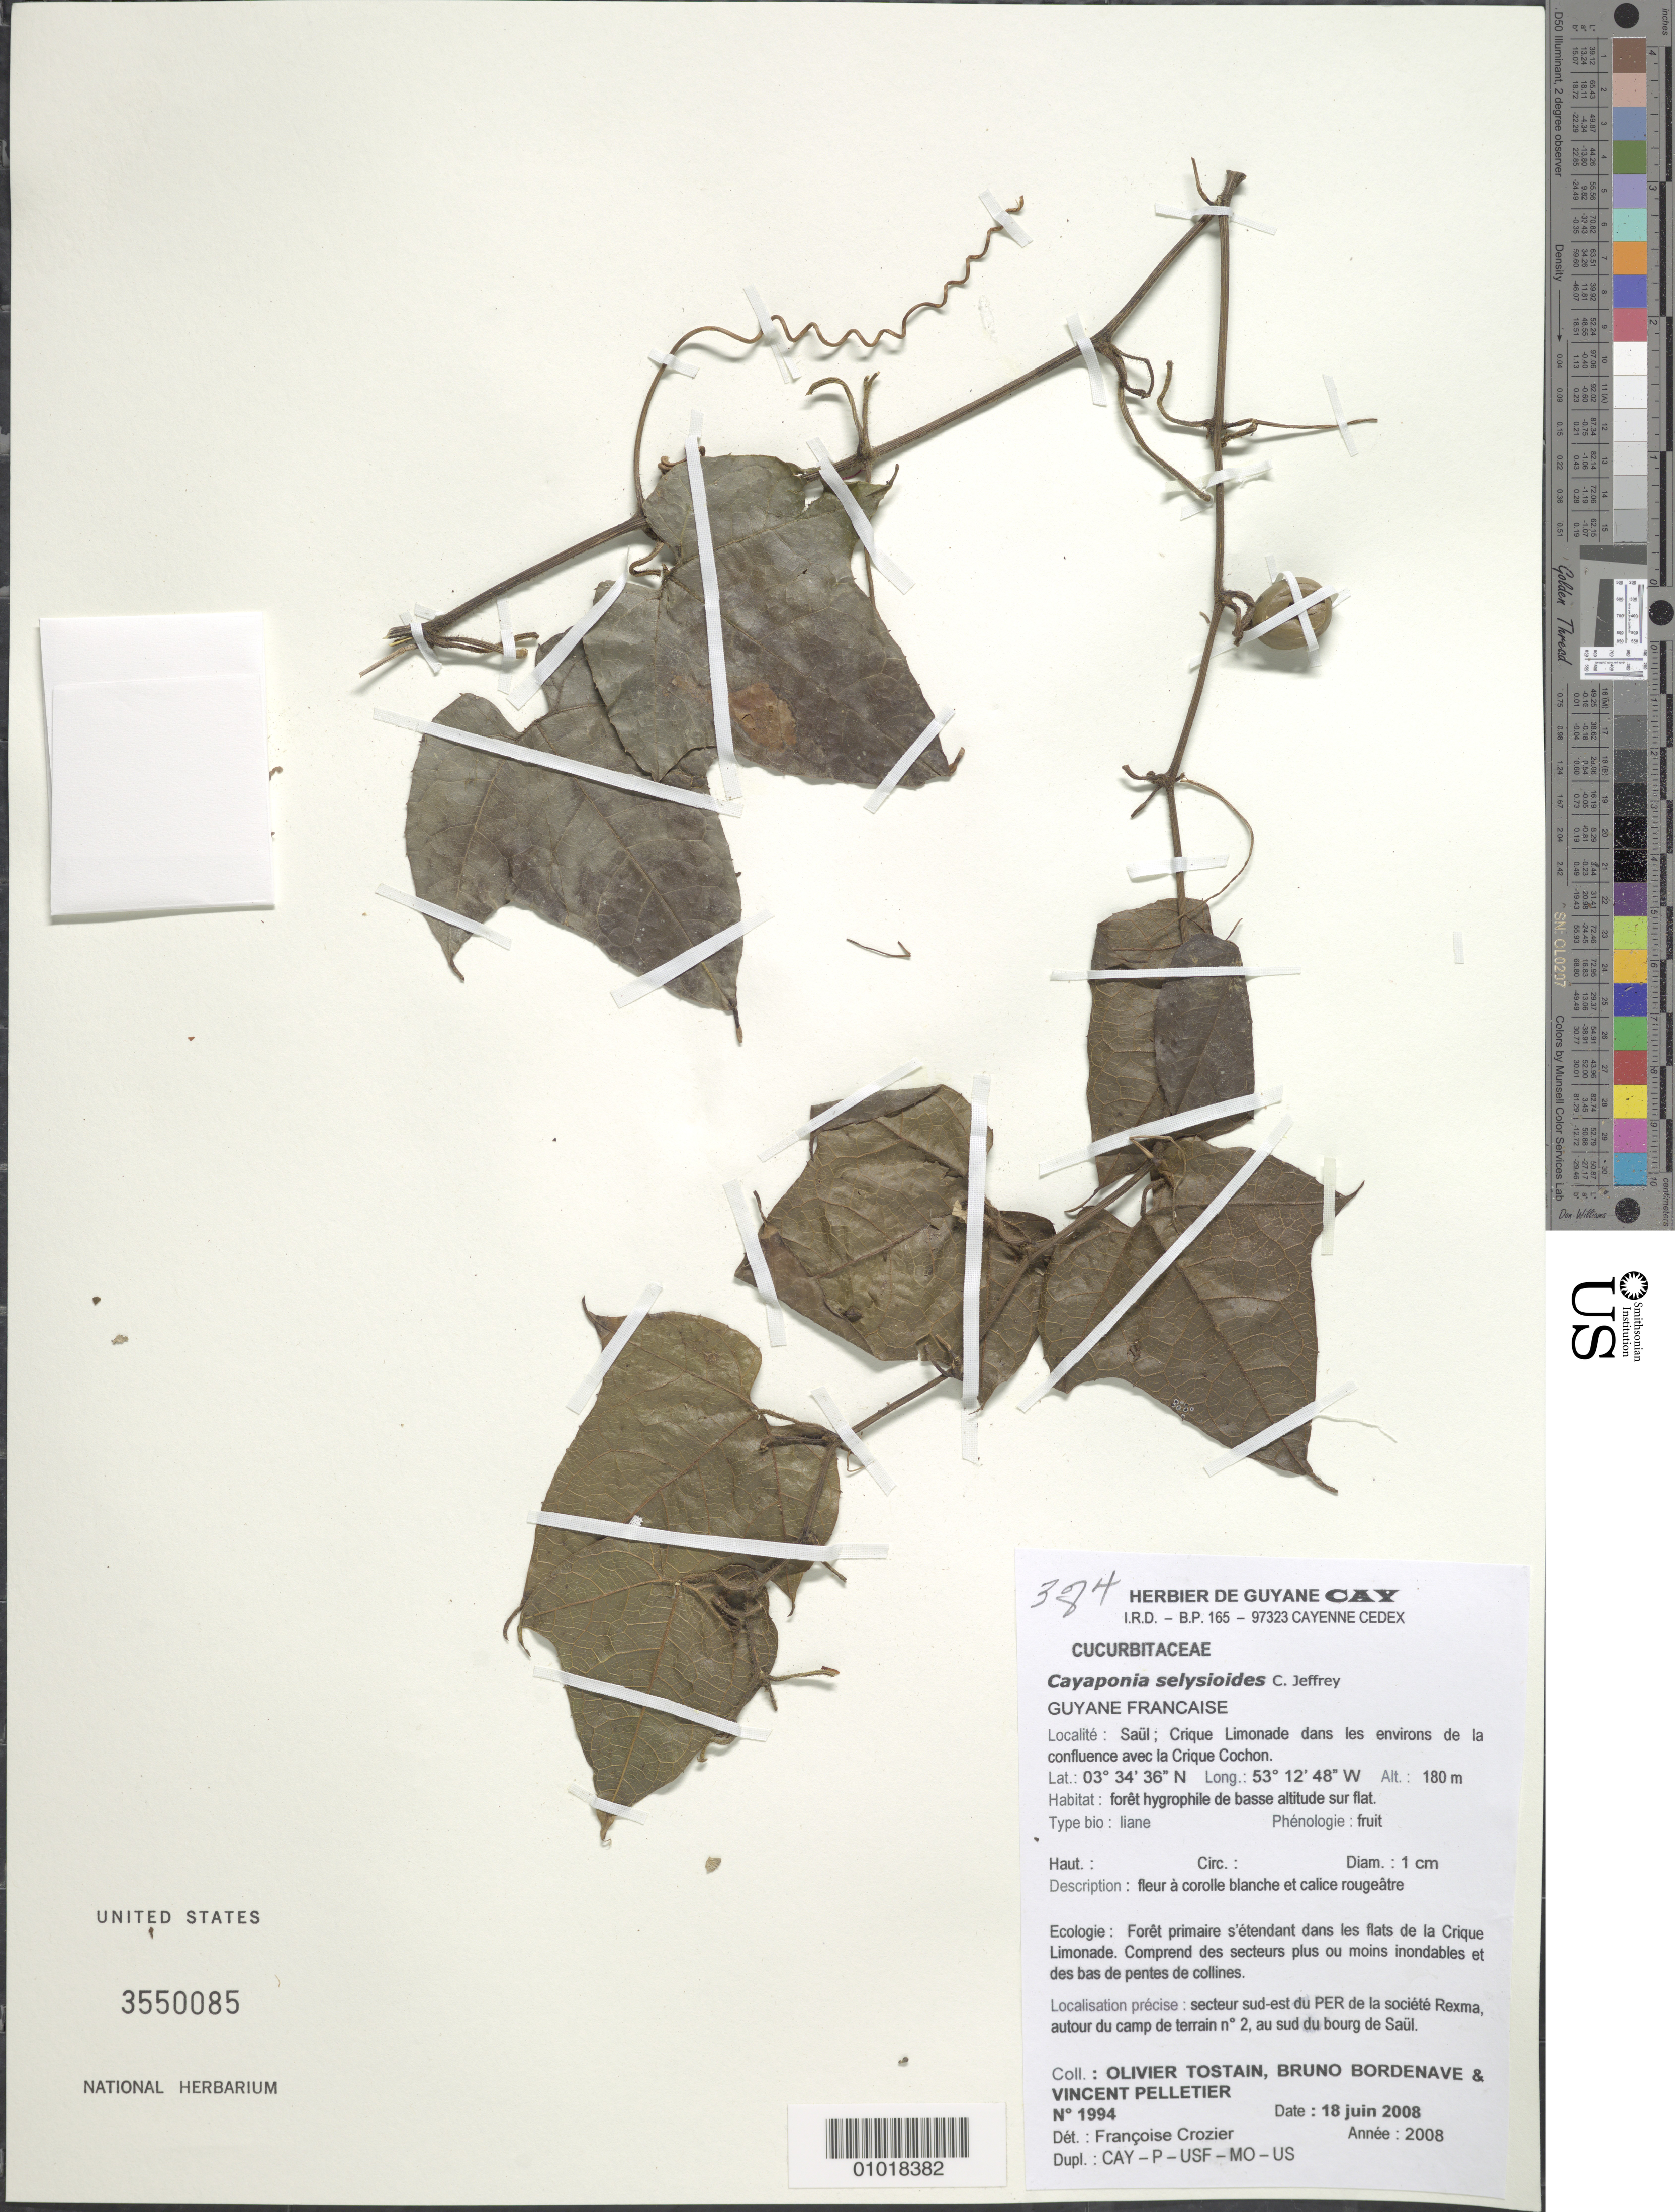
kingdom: Plantae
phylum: Tracheophyta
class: Magnoliopsida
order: Cucurbitales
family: Cucurbitaceae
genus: Cayaponia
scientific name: Cayaponia selysioides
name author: C. Jeffrey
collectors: O. Tostain, B. Bordenave & V. Pelletier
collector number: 1994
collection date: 2008-06-18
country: French Guiana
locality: Guyane Francaise. Saul; Crique Limonade dans les environs de la confluence avec la Crique Cochon.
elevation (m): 180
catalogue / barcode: US 3550085